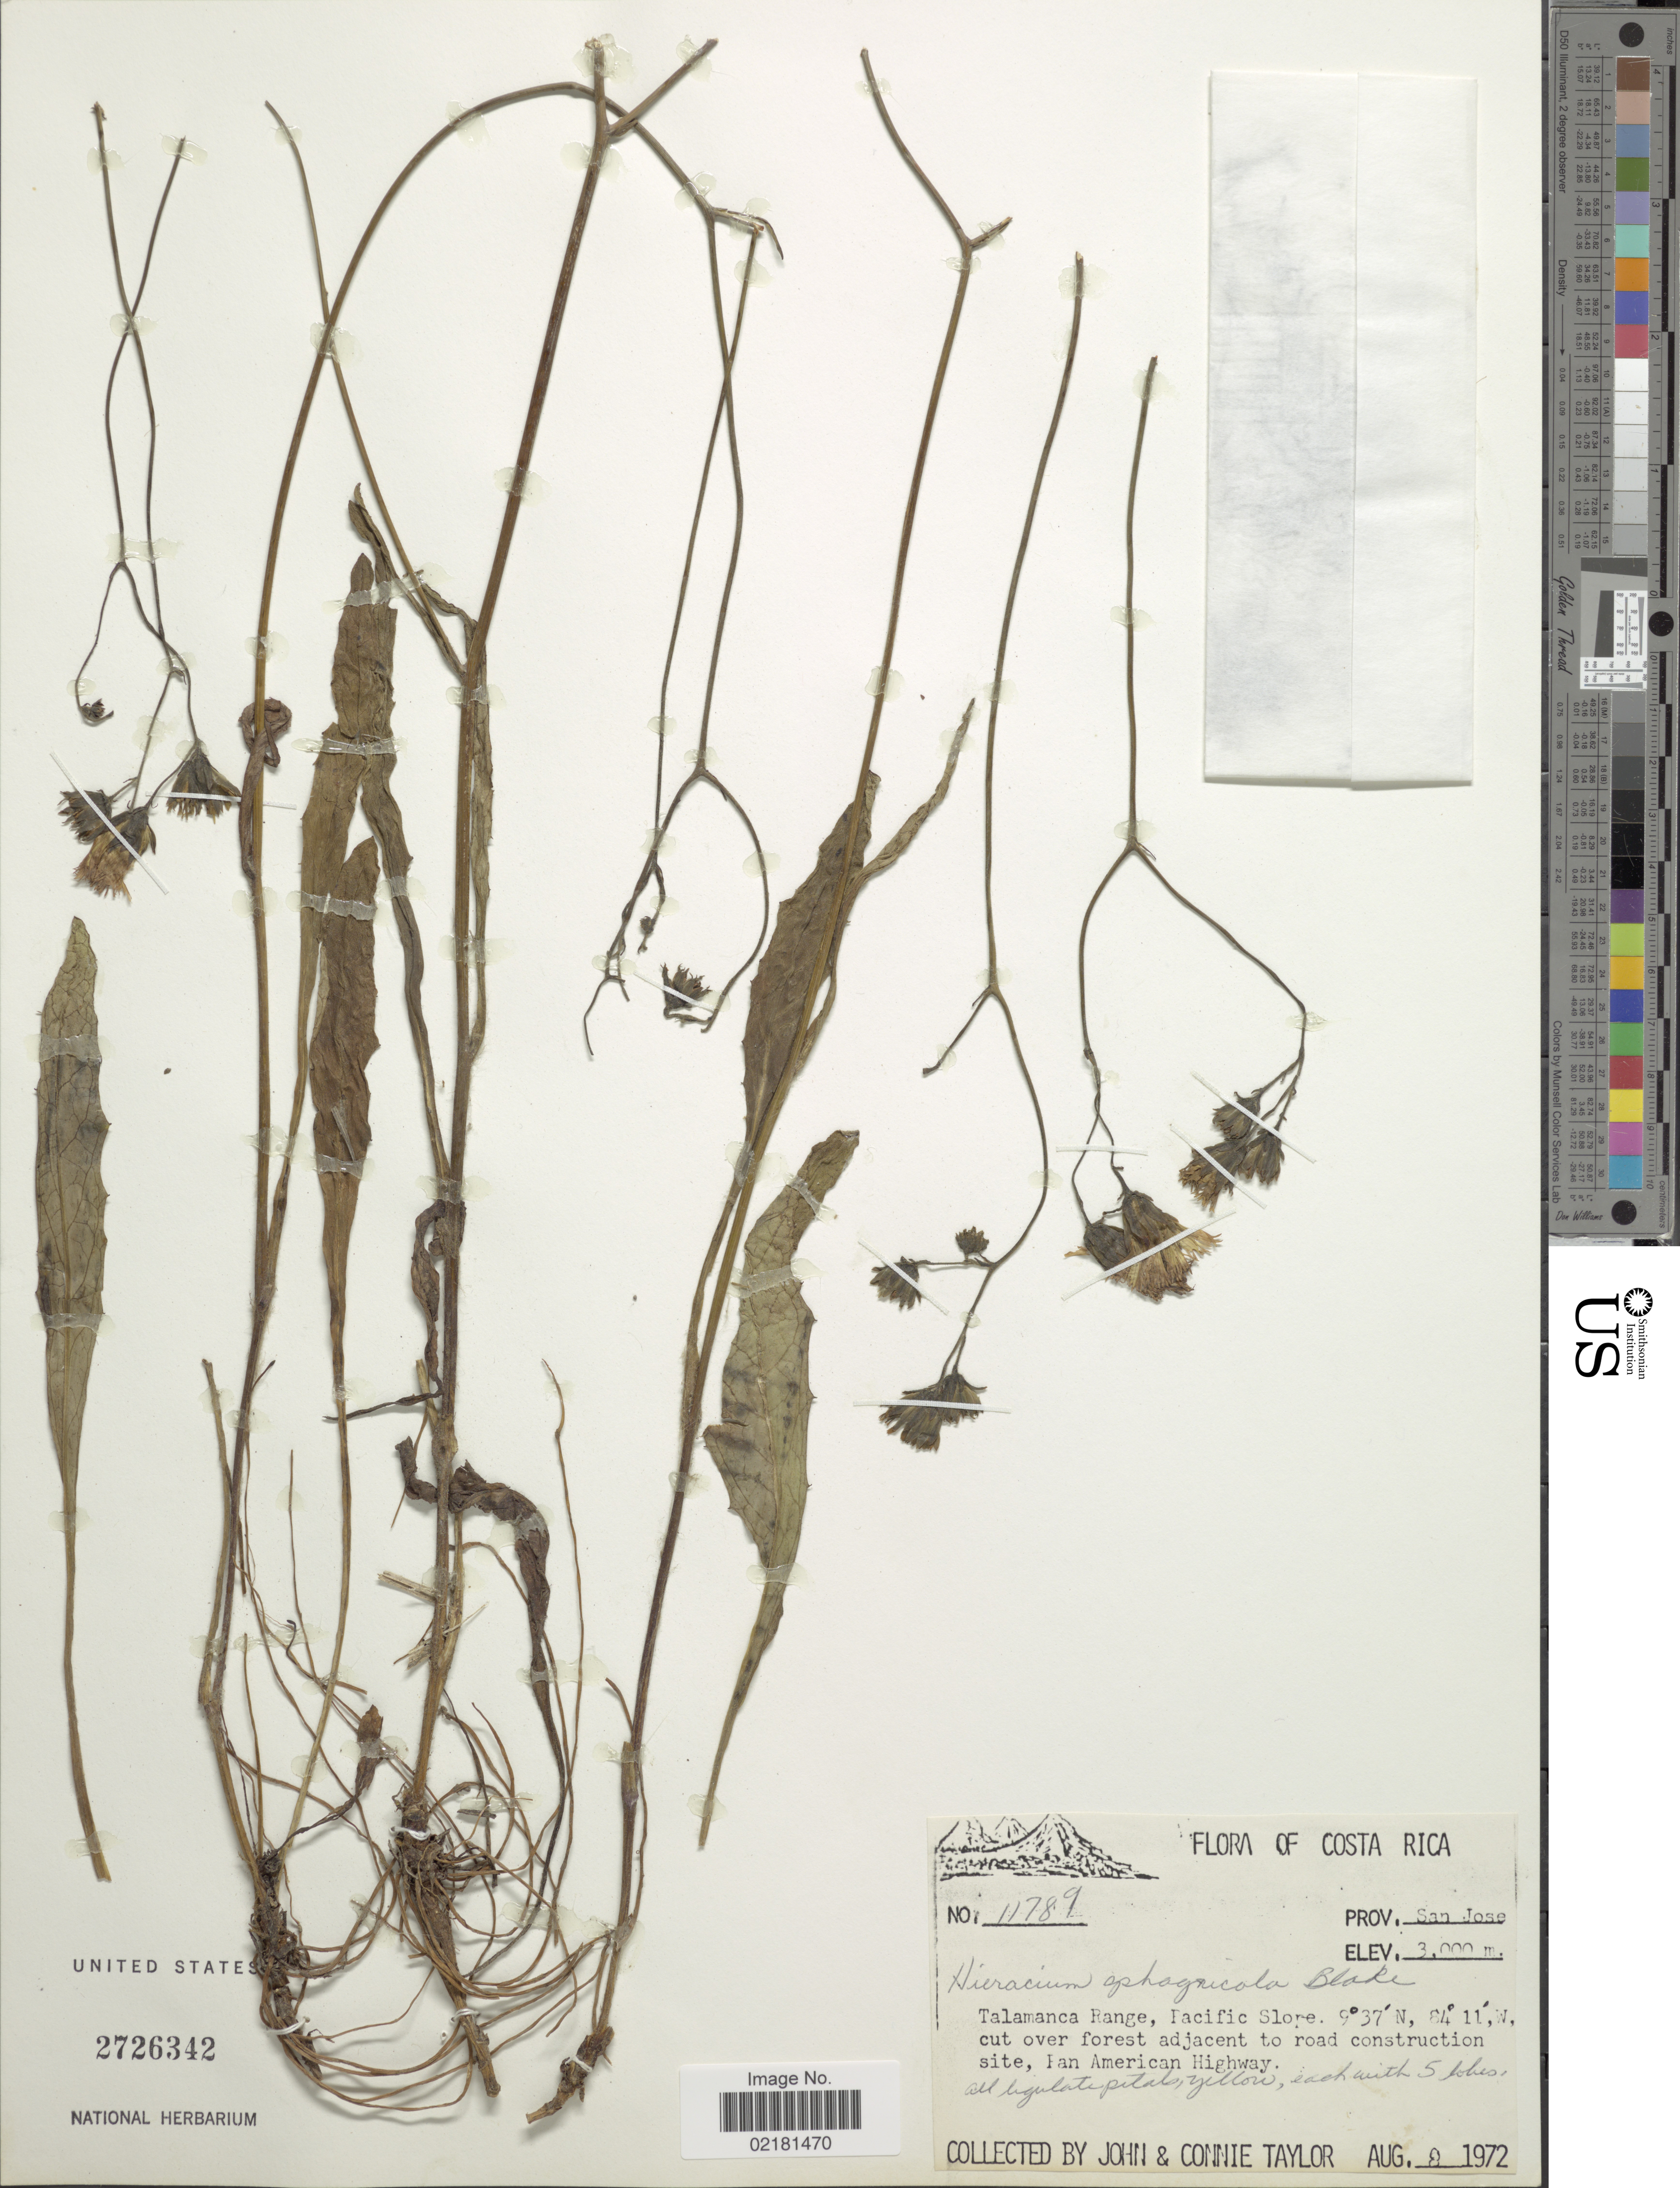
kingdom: Plantae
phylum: Tracheophyta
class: Magnoliopsida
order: Asterales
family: Asteraceae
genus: Hieracium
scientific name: Hieracium sphagnicola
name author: S.F. Blake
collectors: J. Taylor & C. Taylor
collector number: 11789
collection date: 1972-08-08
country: Costa Rica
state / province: San José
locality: Talamanca Range, Pacific Slope, cut over forest adjacent to road construction site, Pan American Highway.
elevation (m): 3000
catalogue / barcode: US 2726342